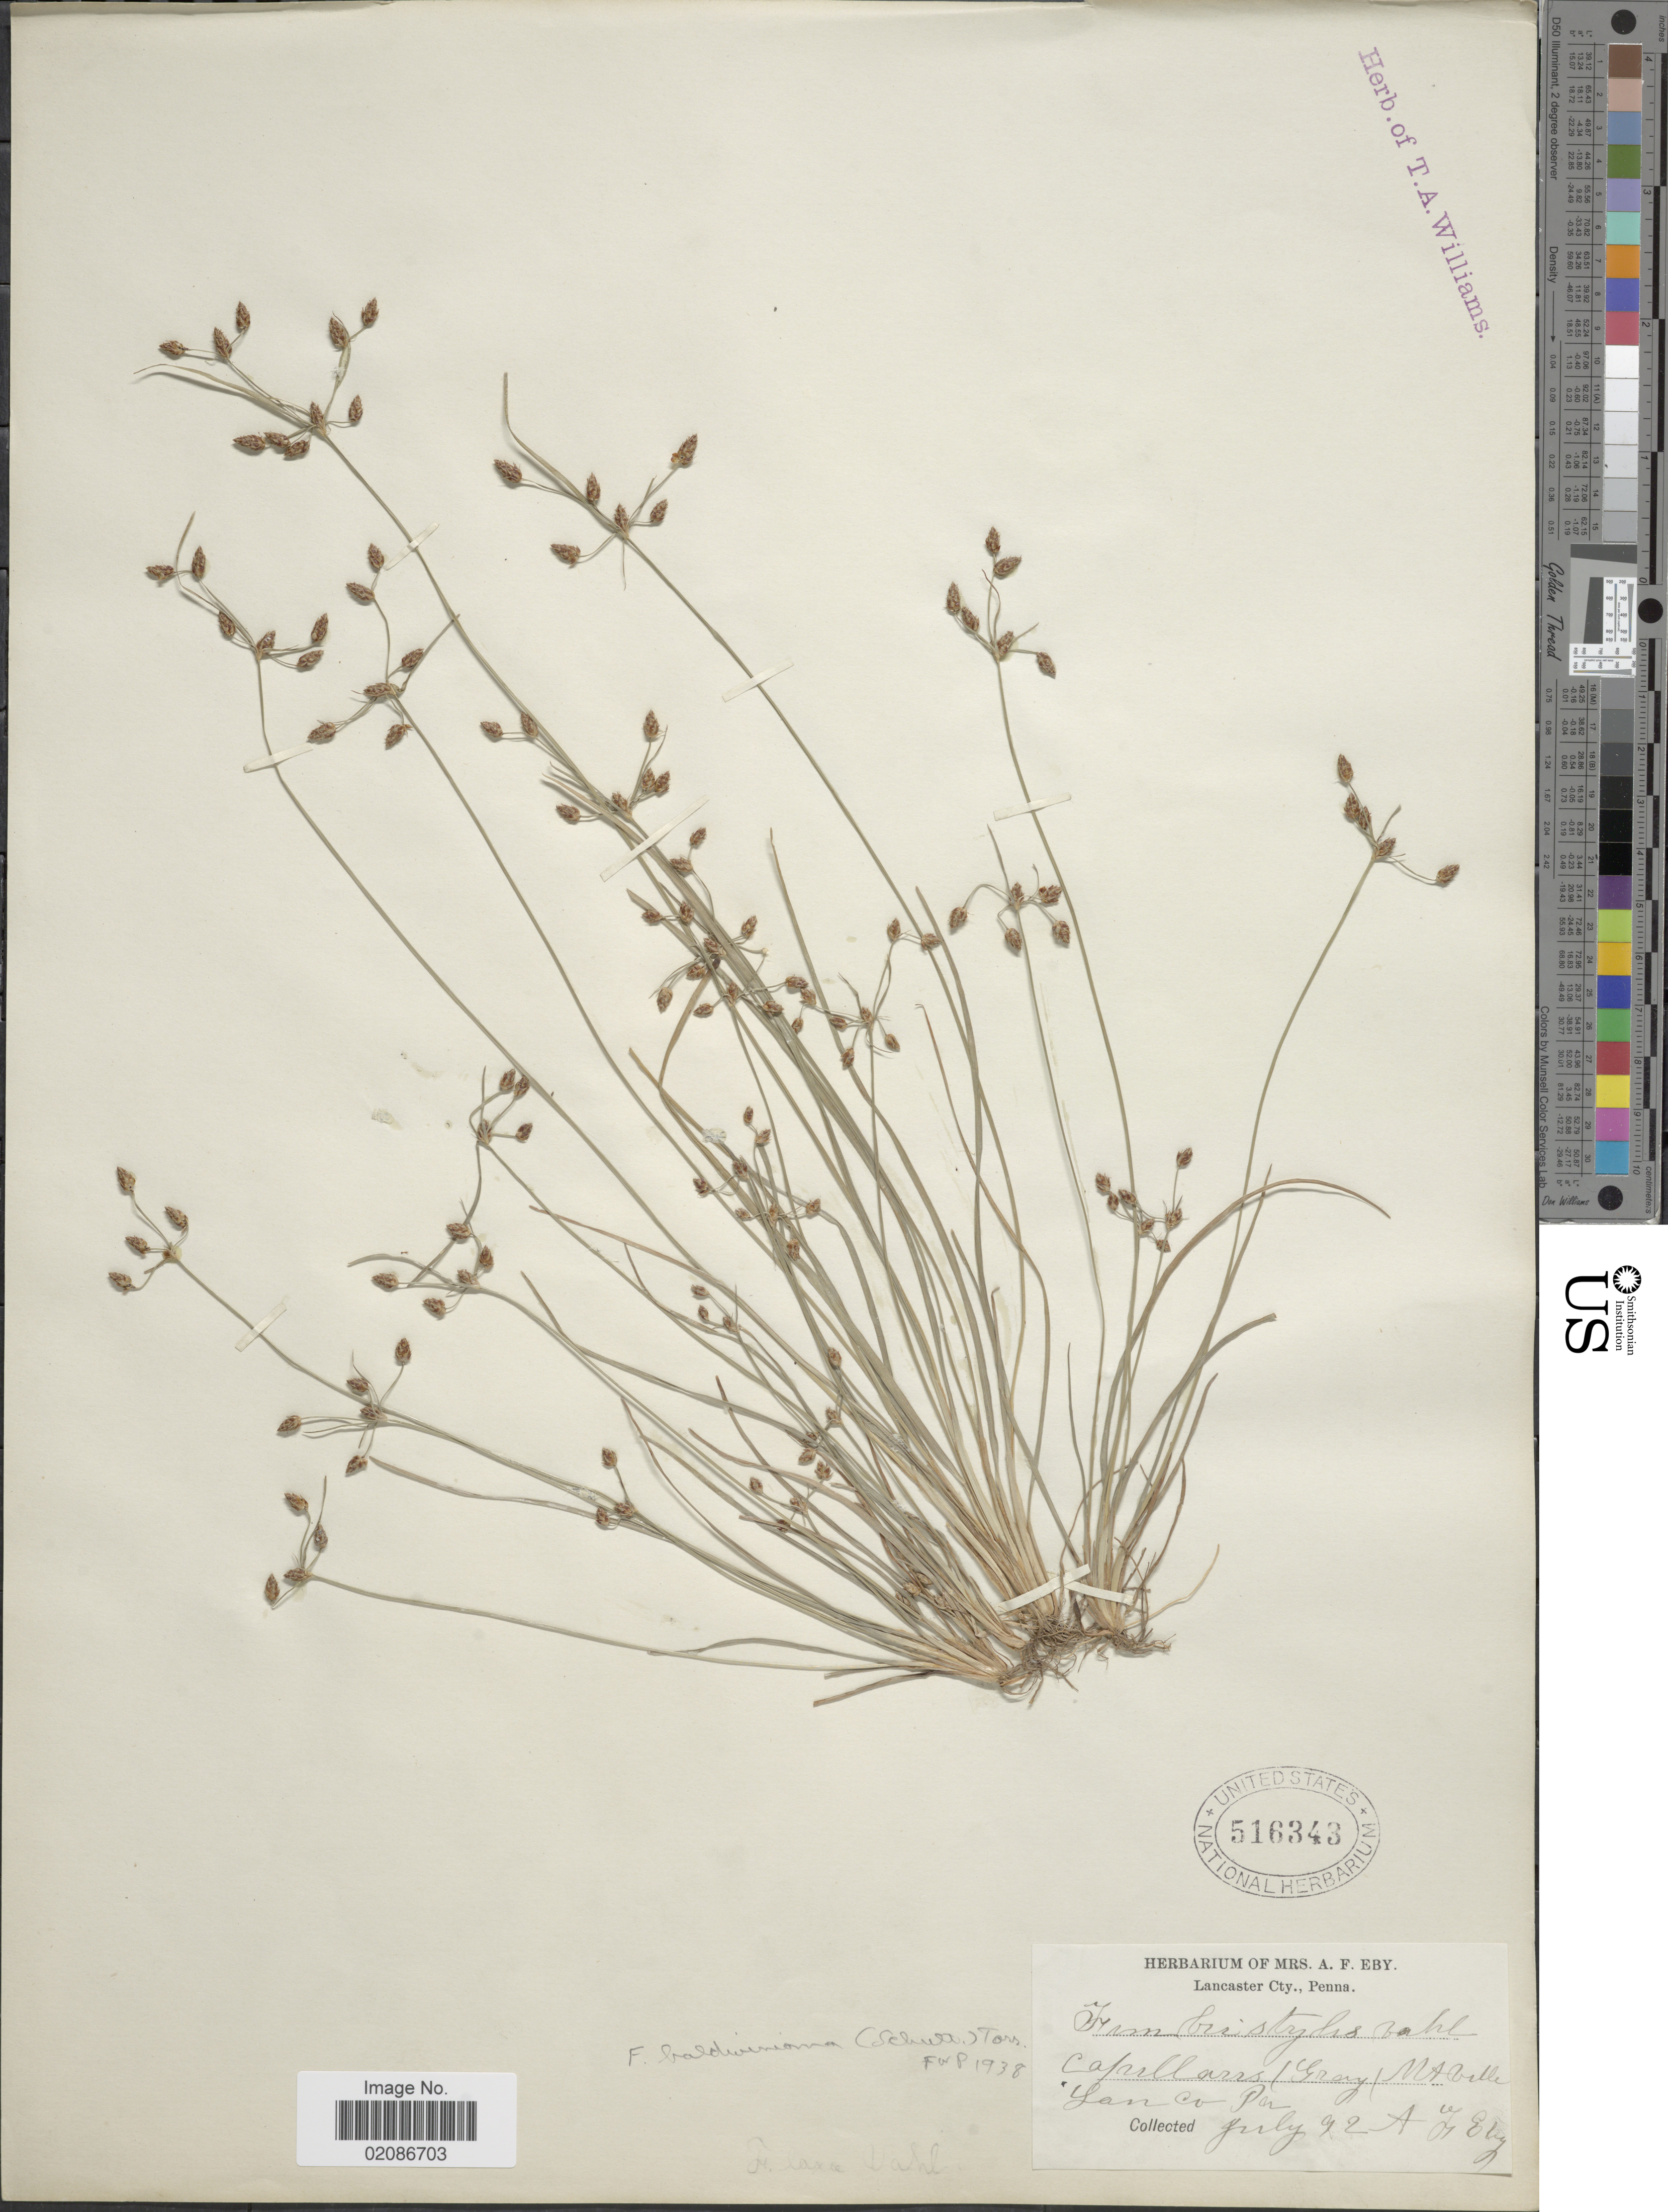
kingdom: Plantae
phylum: Tracheophyta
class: Liliopsida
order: Poales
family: Cyperaceae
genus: Fimbristylis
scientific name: Fimbristylis dichotoma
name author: (L.) Vahl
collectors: A. F. Eby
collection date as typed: Transcribed d/m/y: /7/92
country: United States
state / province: Pennsylvania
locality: Lan Co Pa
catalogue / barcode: US 516343